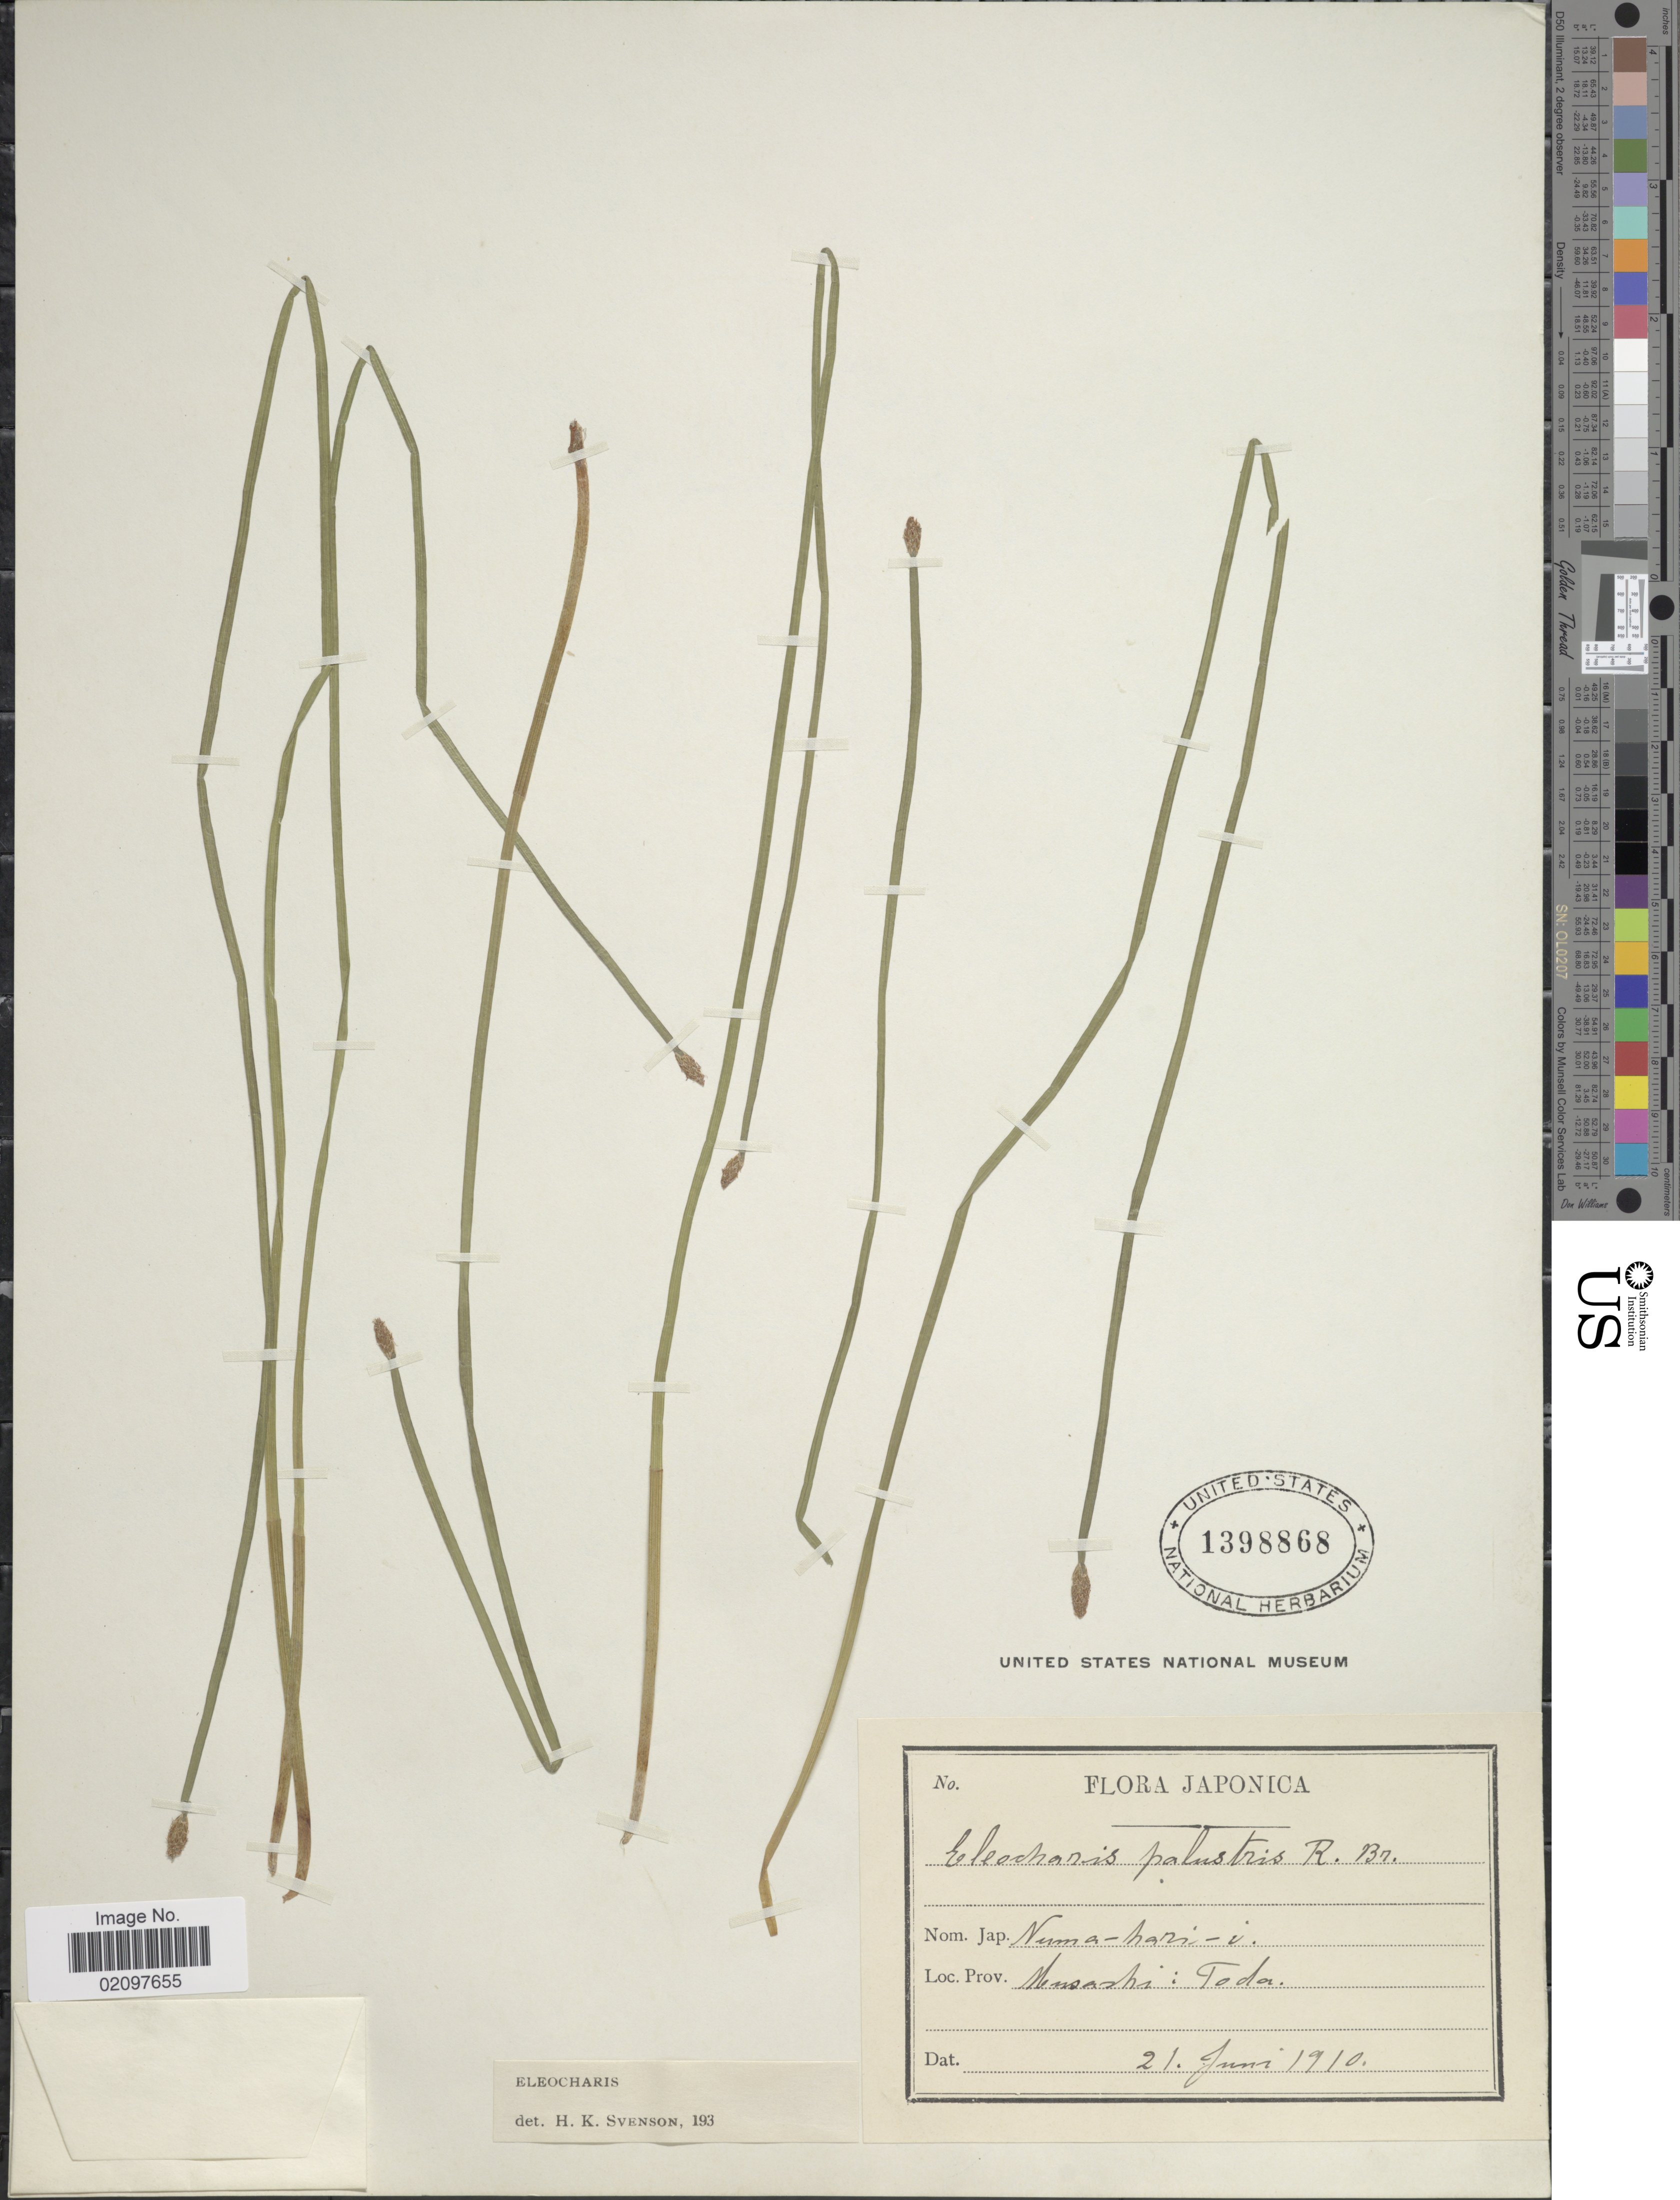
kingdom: Plantae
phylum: Tracheophyta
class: Liliopsida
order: Poales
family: Cyperaceae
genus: Eleocharis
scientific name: Eleocharis palustris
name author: (L.) Roem. & Schult.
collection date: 1910-06-21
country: Japan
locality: Musashi: Toda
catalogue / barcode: US 1398868